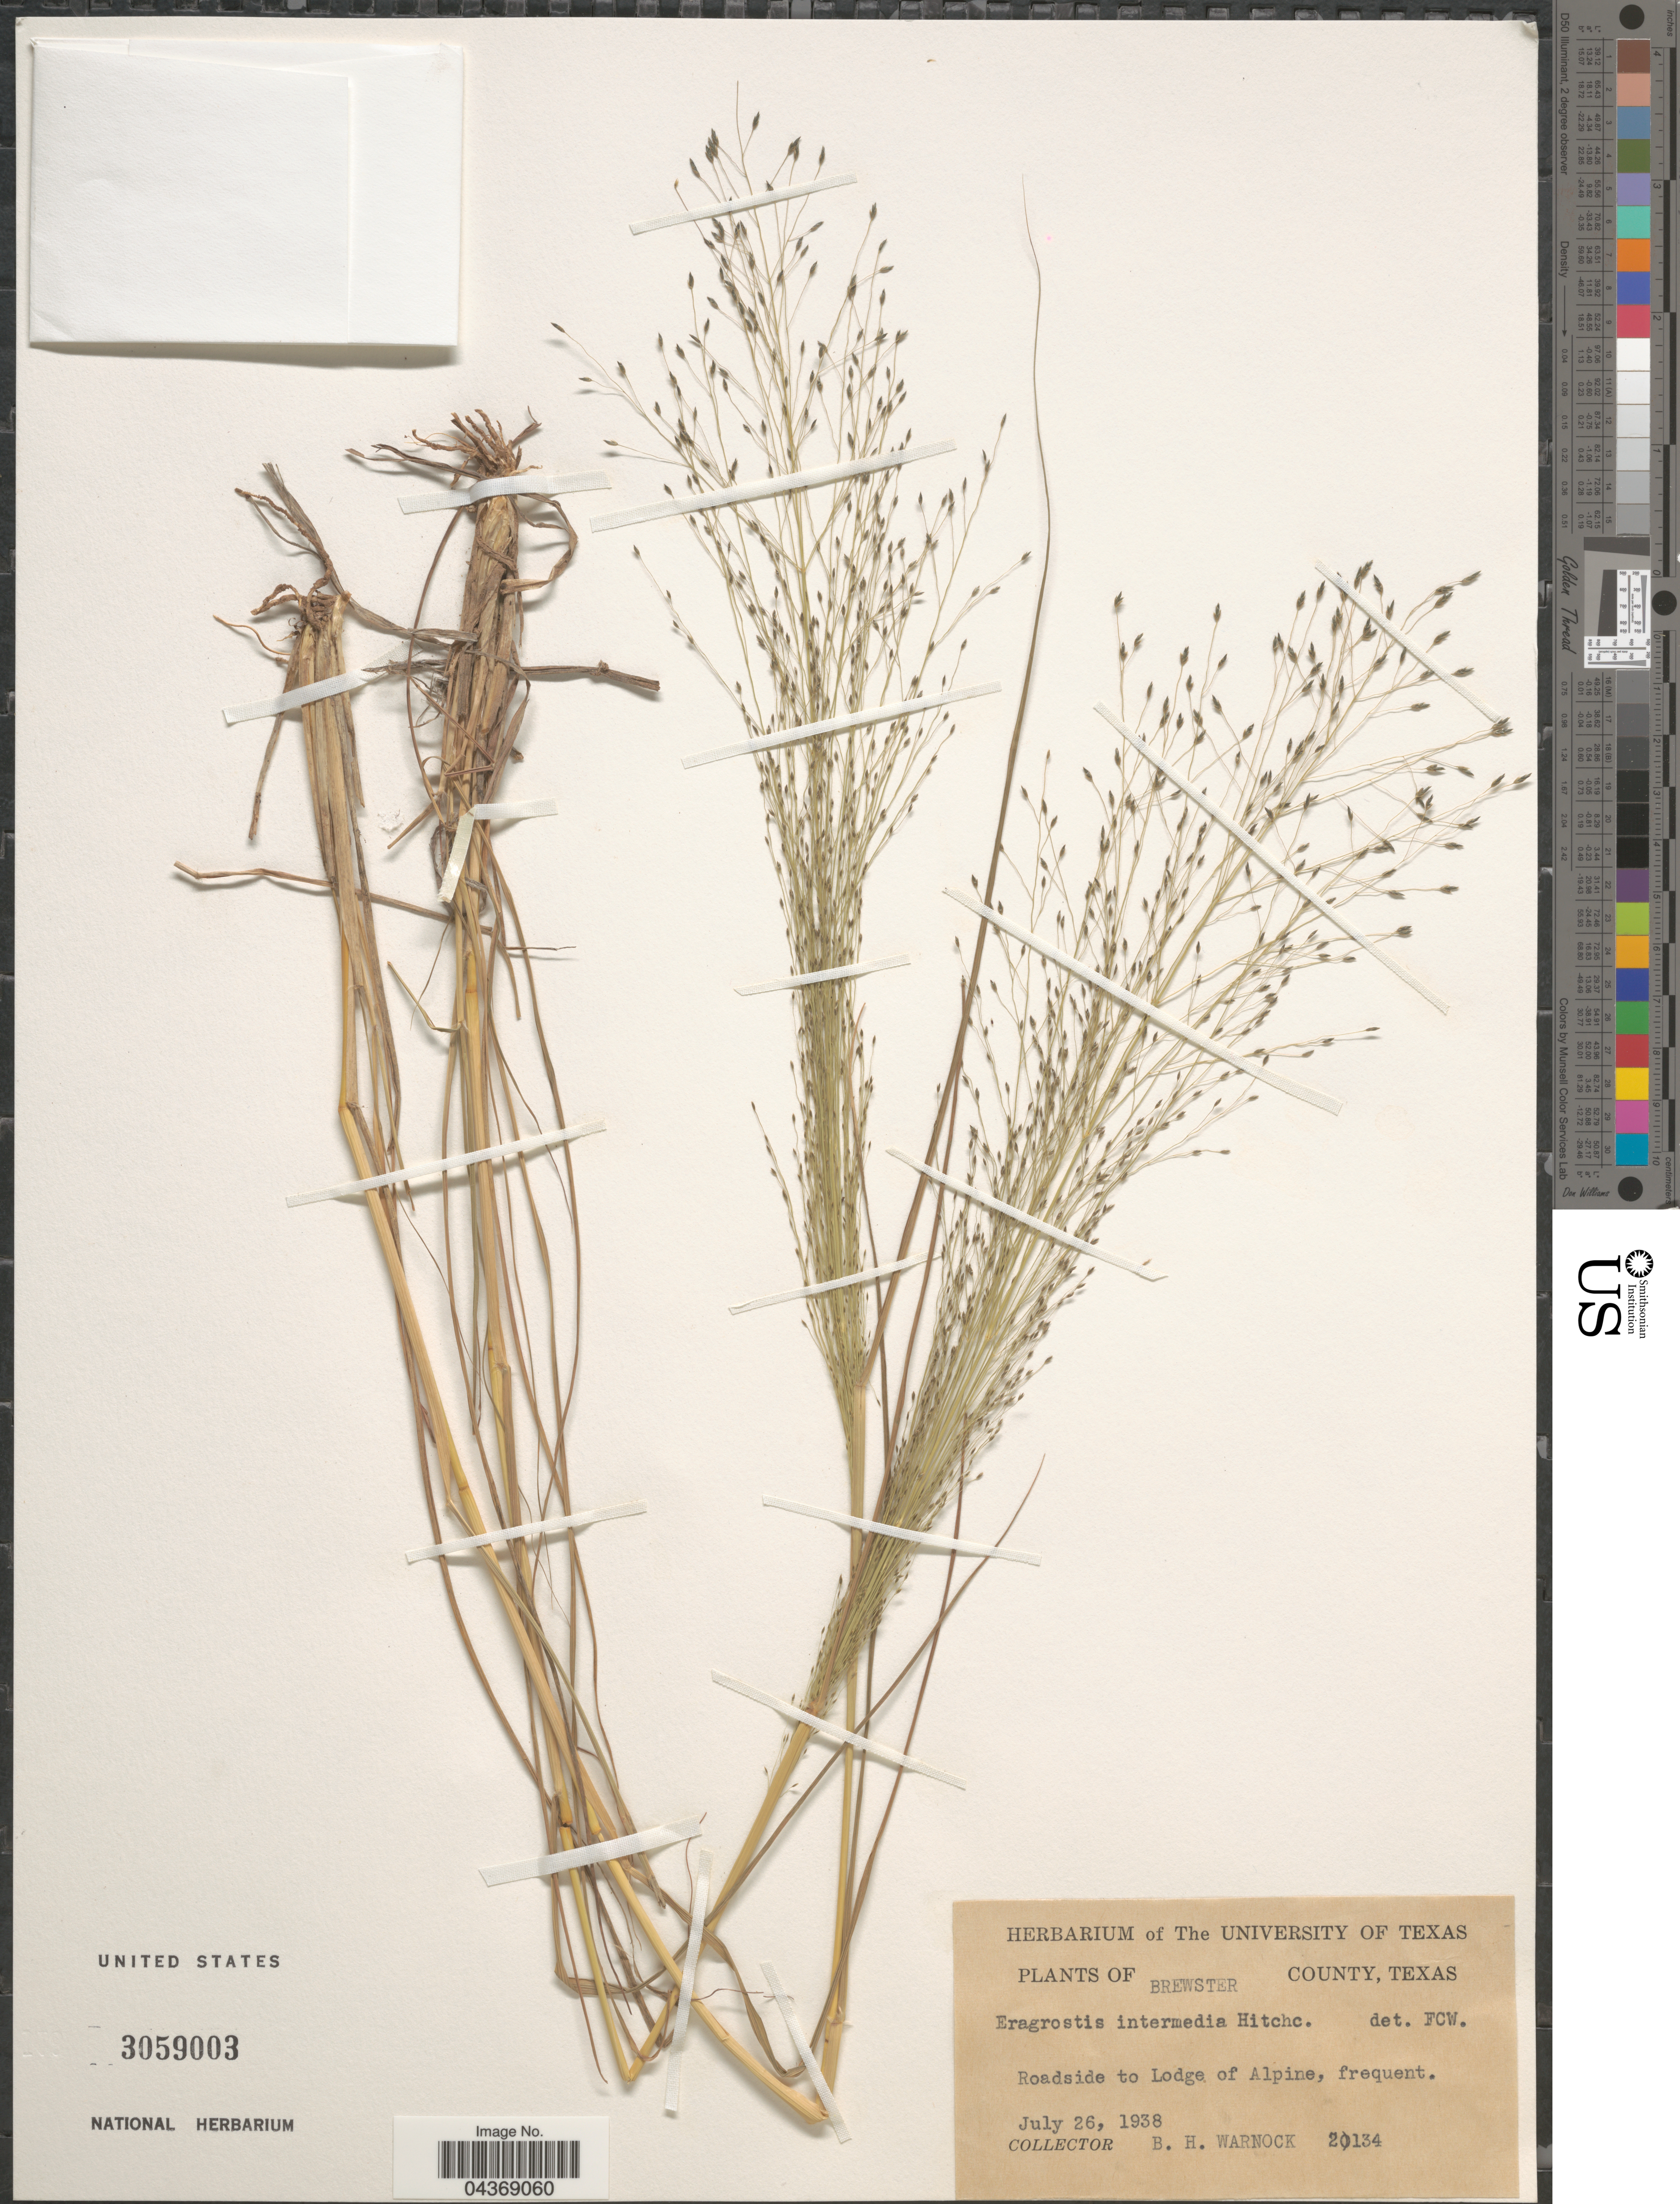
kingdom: Plantae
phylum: Tracheophyta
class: Liliopsida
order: Poales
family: Poaceae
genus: Eragrostis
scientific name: Eragrostis intermedia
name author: Hitchc.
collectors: B. H. Warnock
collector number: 20134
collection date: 1938-07-26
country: United States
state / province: Texas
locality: Brewster County. Roadside to Lodge of Alpine, frequent.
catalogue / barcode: US 3059003